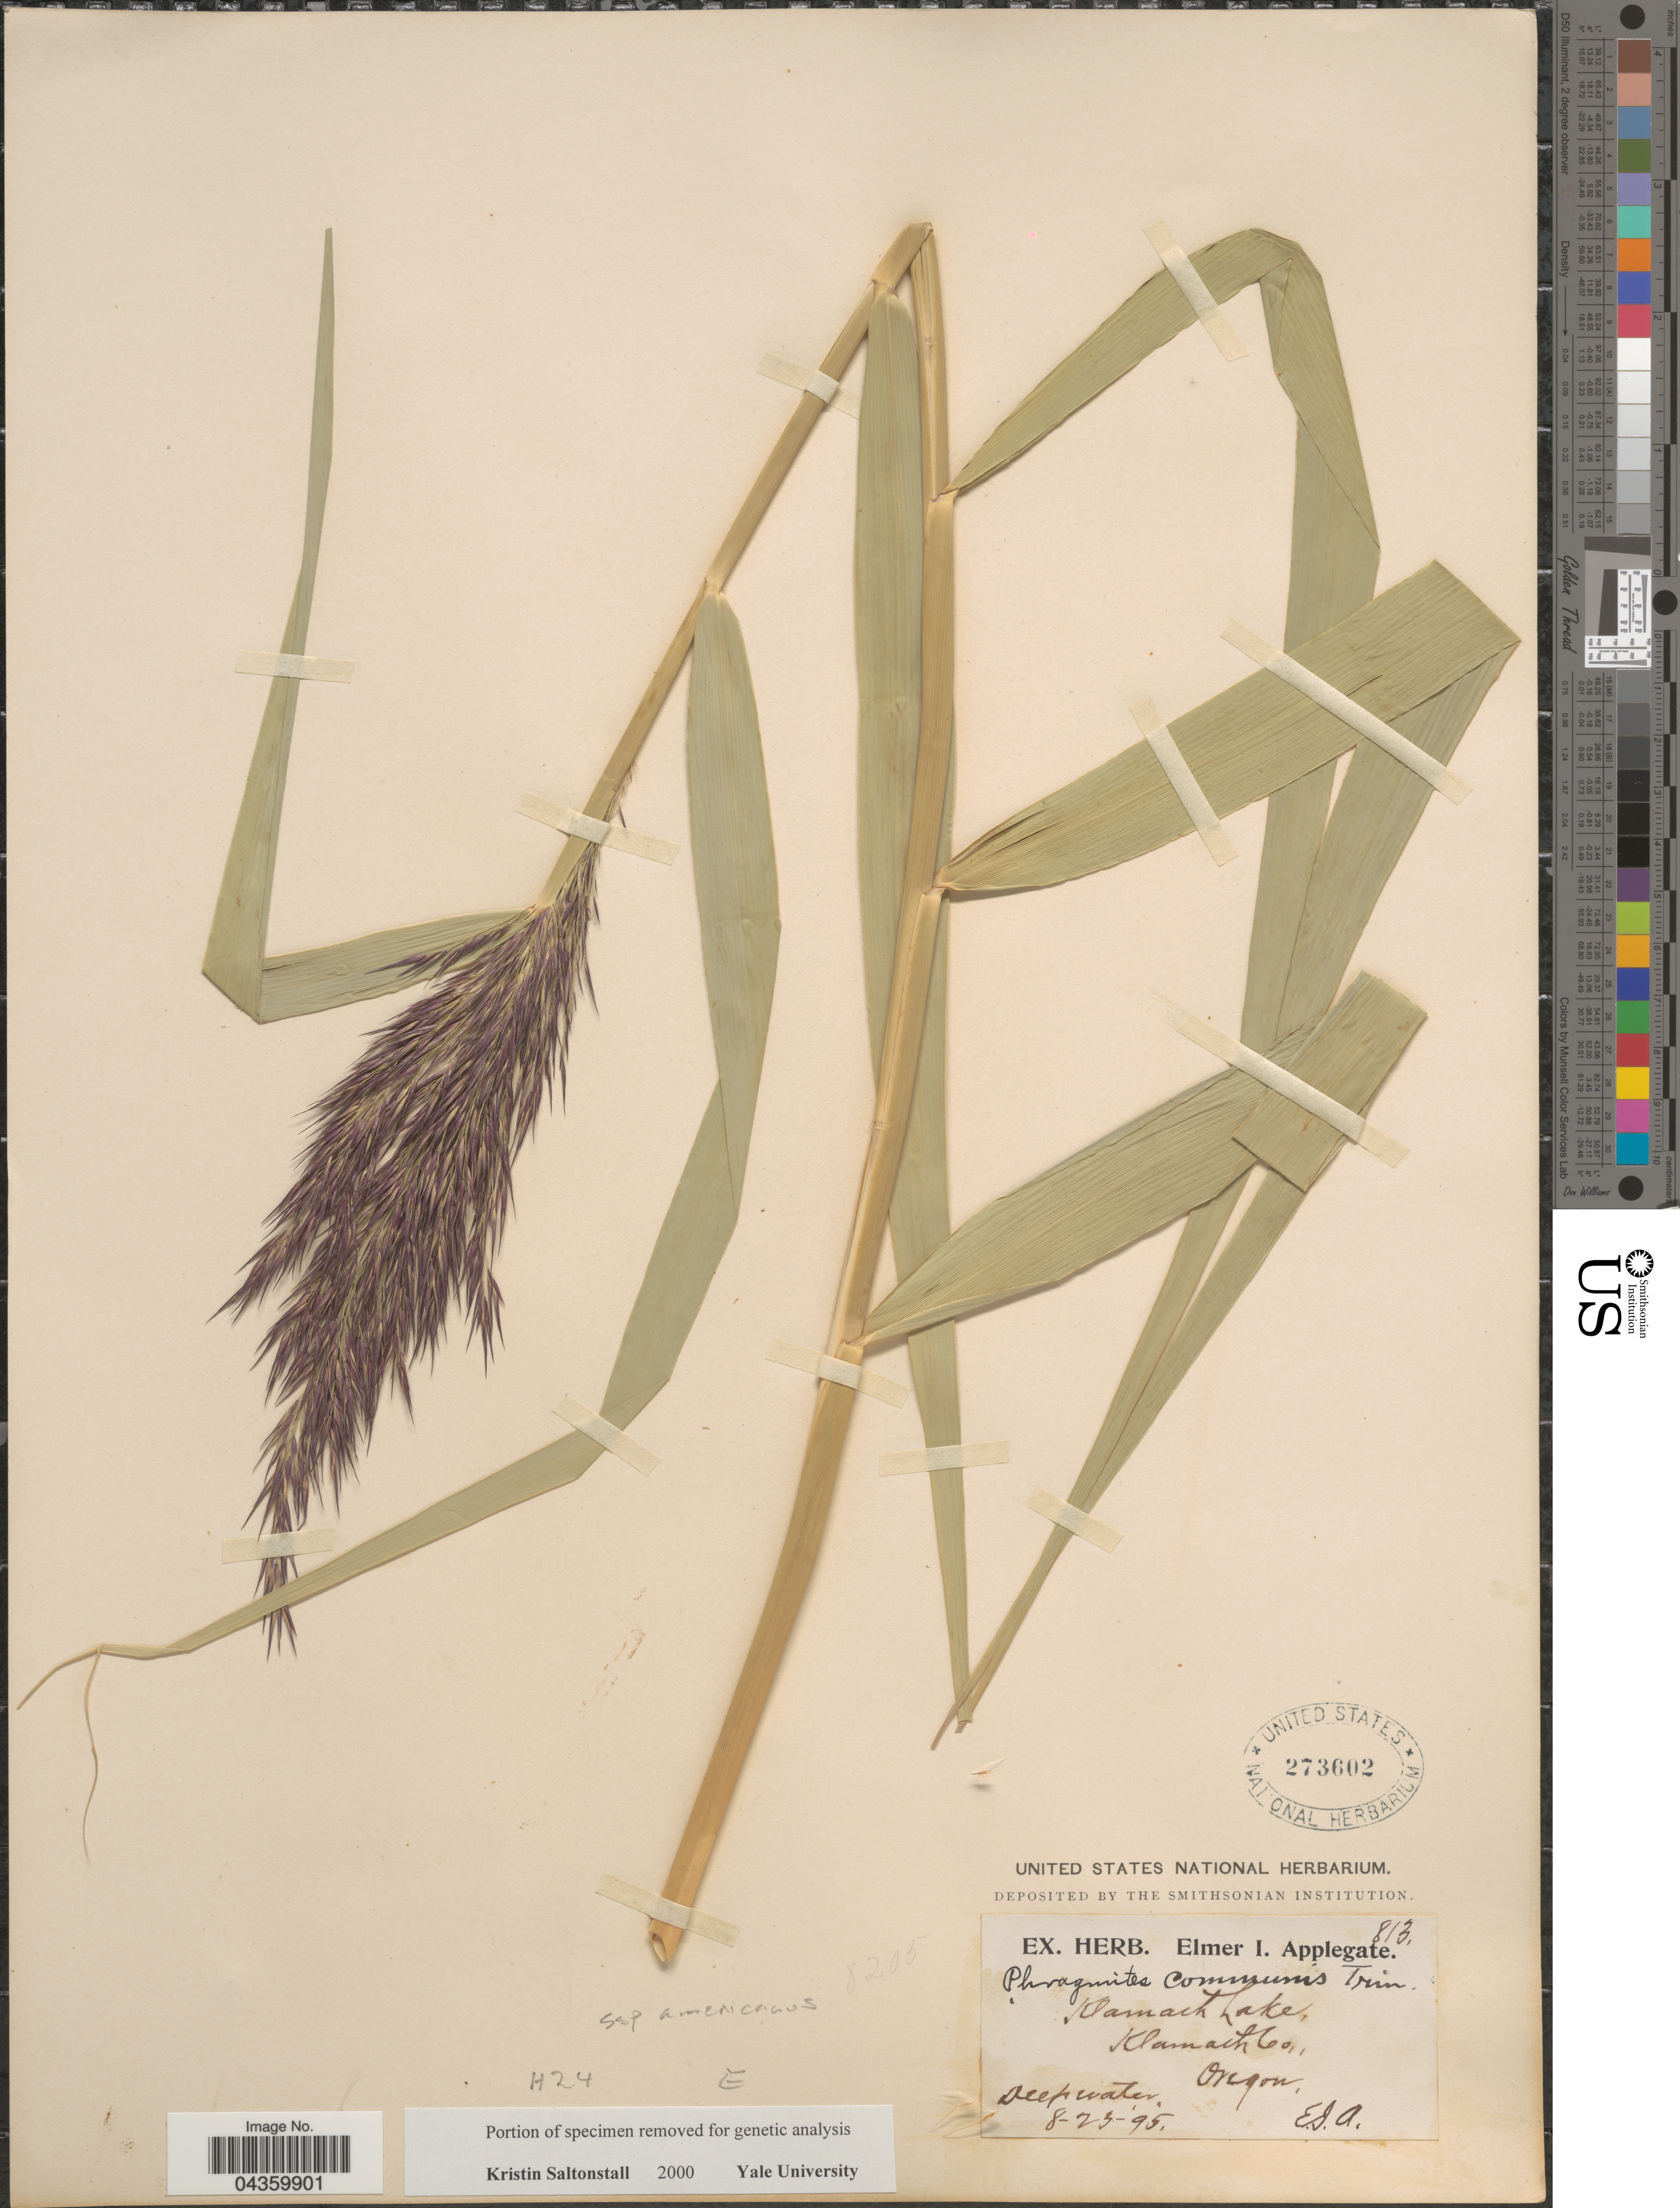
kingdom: Plantae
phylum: Tracheophyta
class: Liliopsida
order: Poales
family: Poaceae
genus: Phragmites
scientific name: Phragmites australis subsp. americanus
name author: Saltonstall & et al.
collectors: E. I. Applegate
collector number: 813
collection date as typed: Transcribed d/m/y: 23/8/95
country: United States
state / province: Oregon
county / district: Klamath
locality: Klamath Lake, Klamath Co.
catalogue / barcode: US 273602